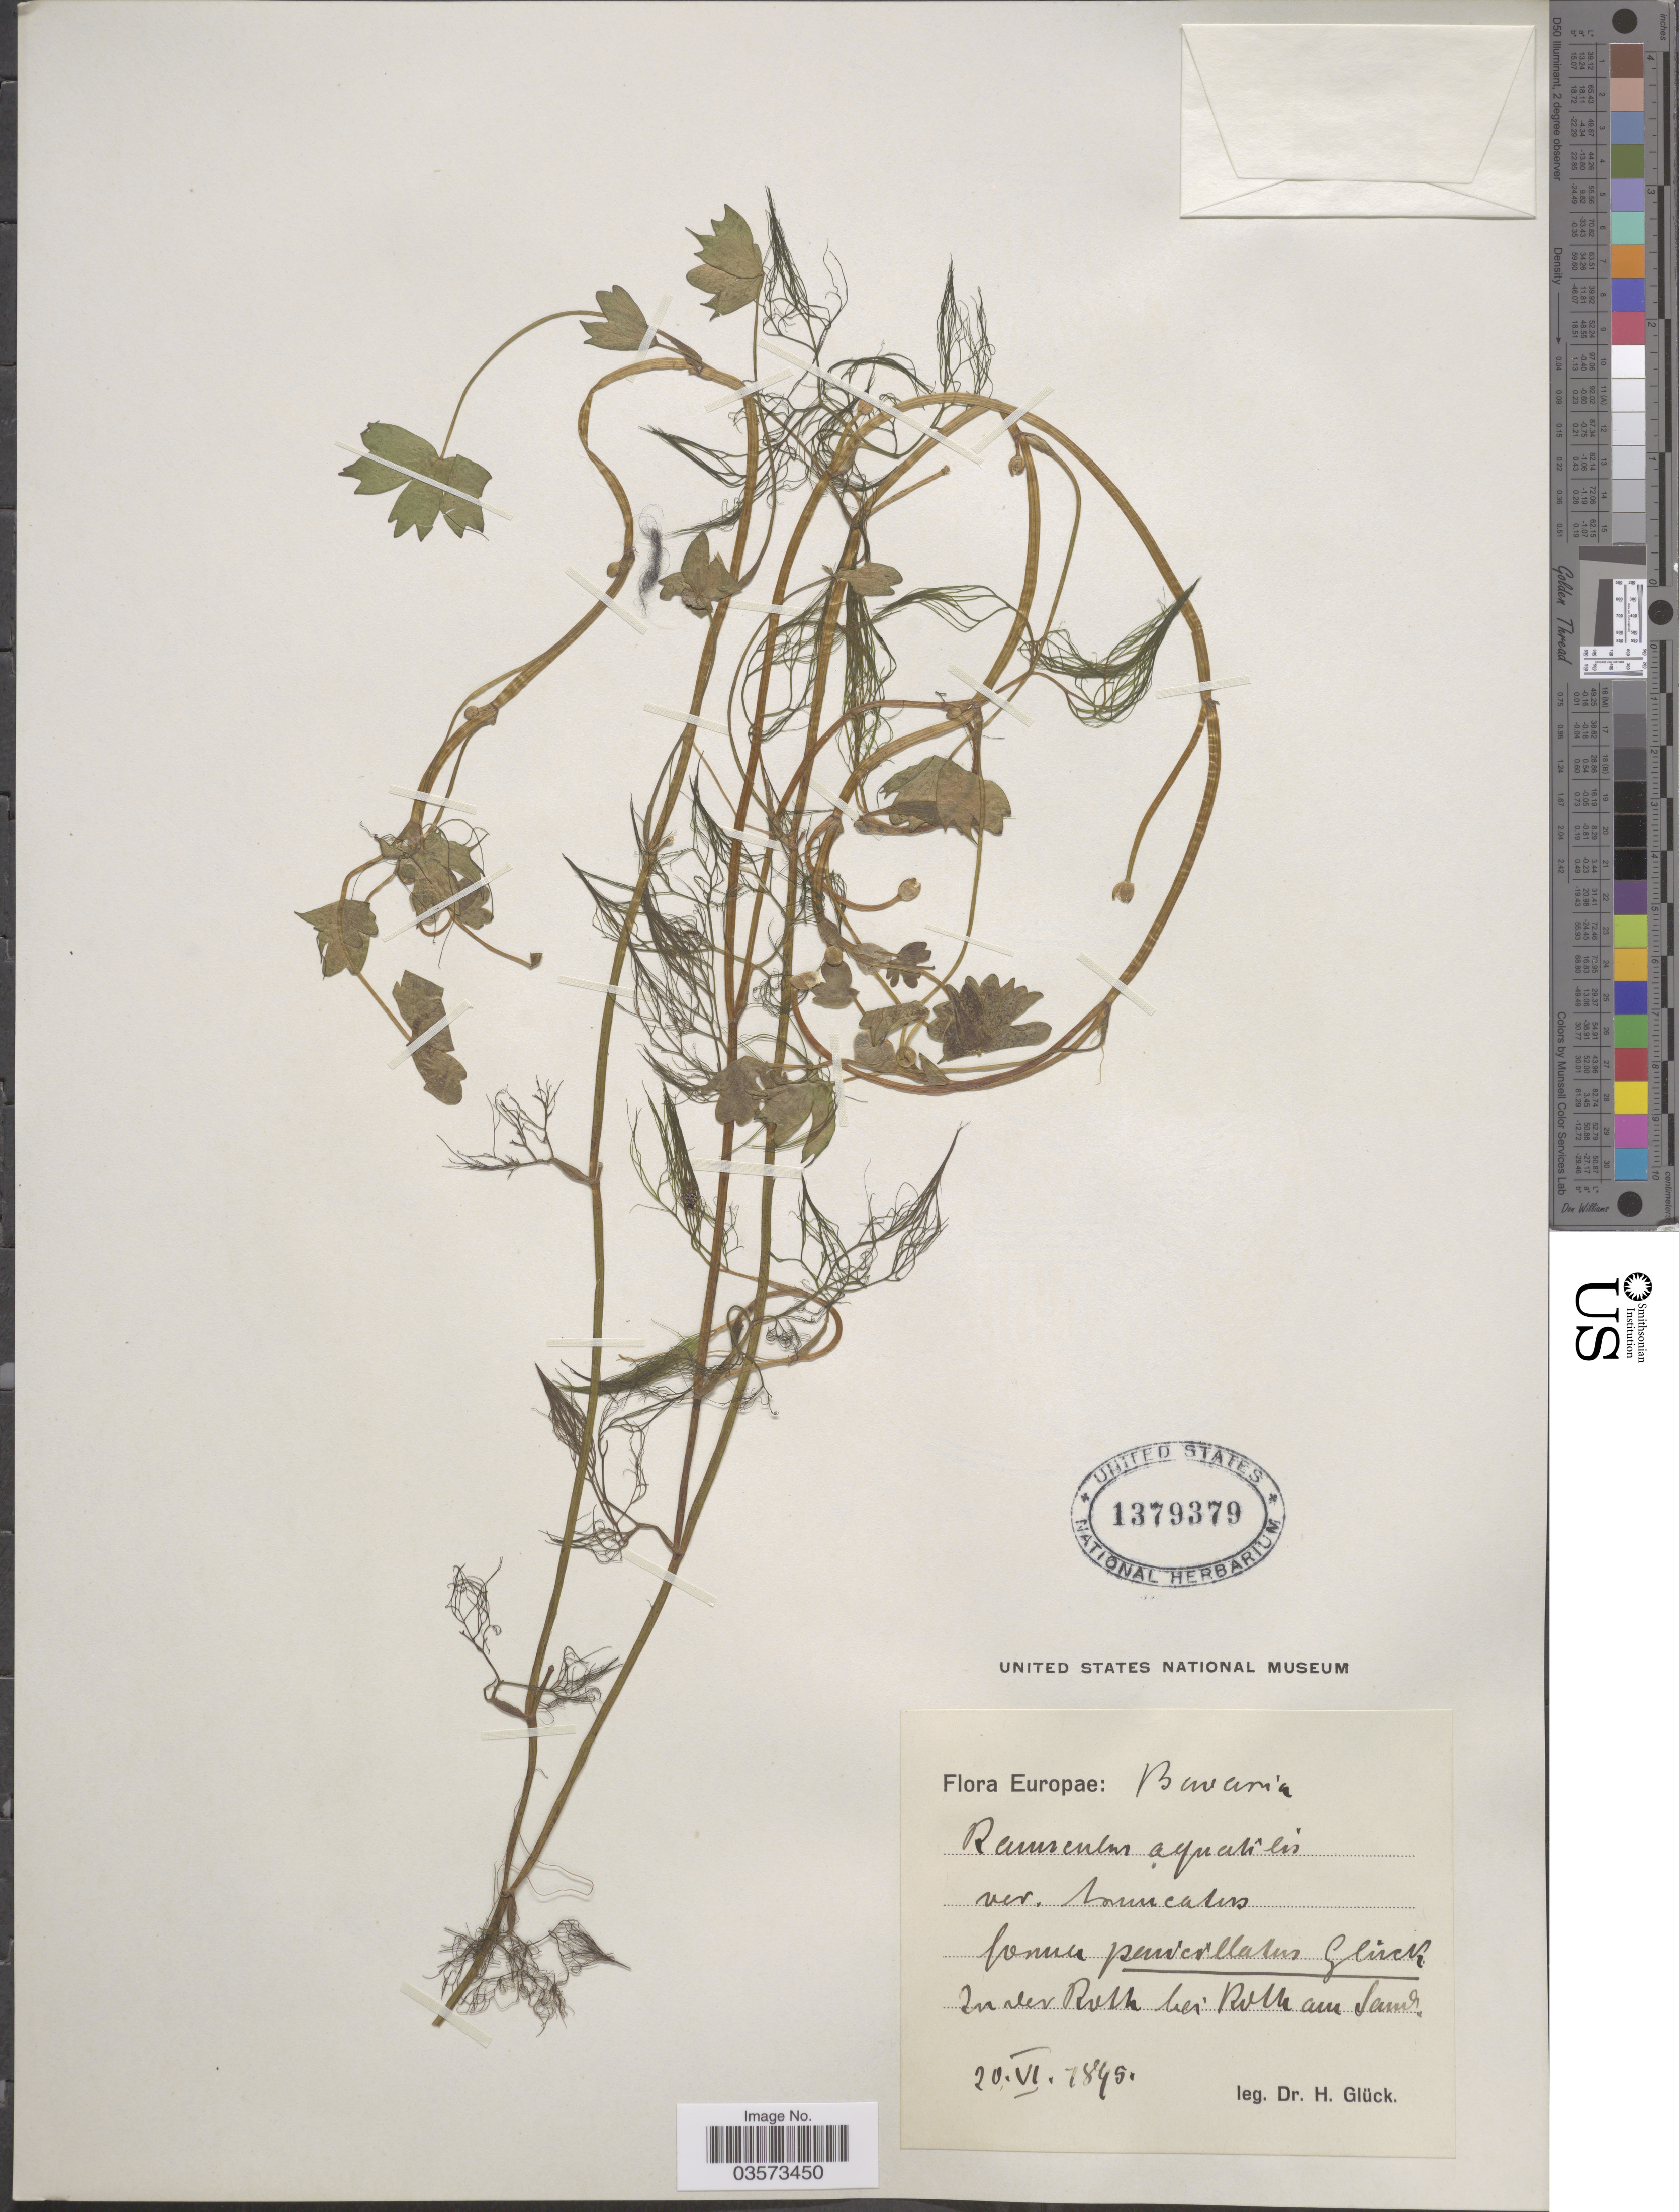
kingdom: Plantae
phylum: Tracheophyta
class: Magnoliopsida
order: Ranunculales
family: Ranunculaceae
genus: Ranunculus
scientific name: Ranunculus aquatilis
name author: L.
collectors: H. Glück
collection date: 1895-06-20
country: Germany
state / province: Bayern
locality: Europae: Bavaria. In der Rolk bei Rolk am Sands. [interpreted]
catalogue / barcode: US 1379379